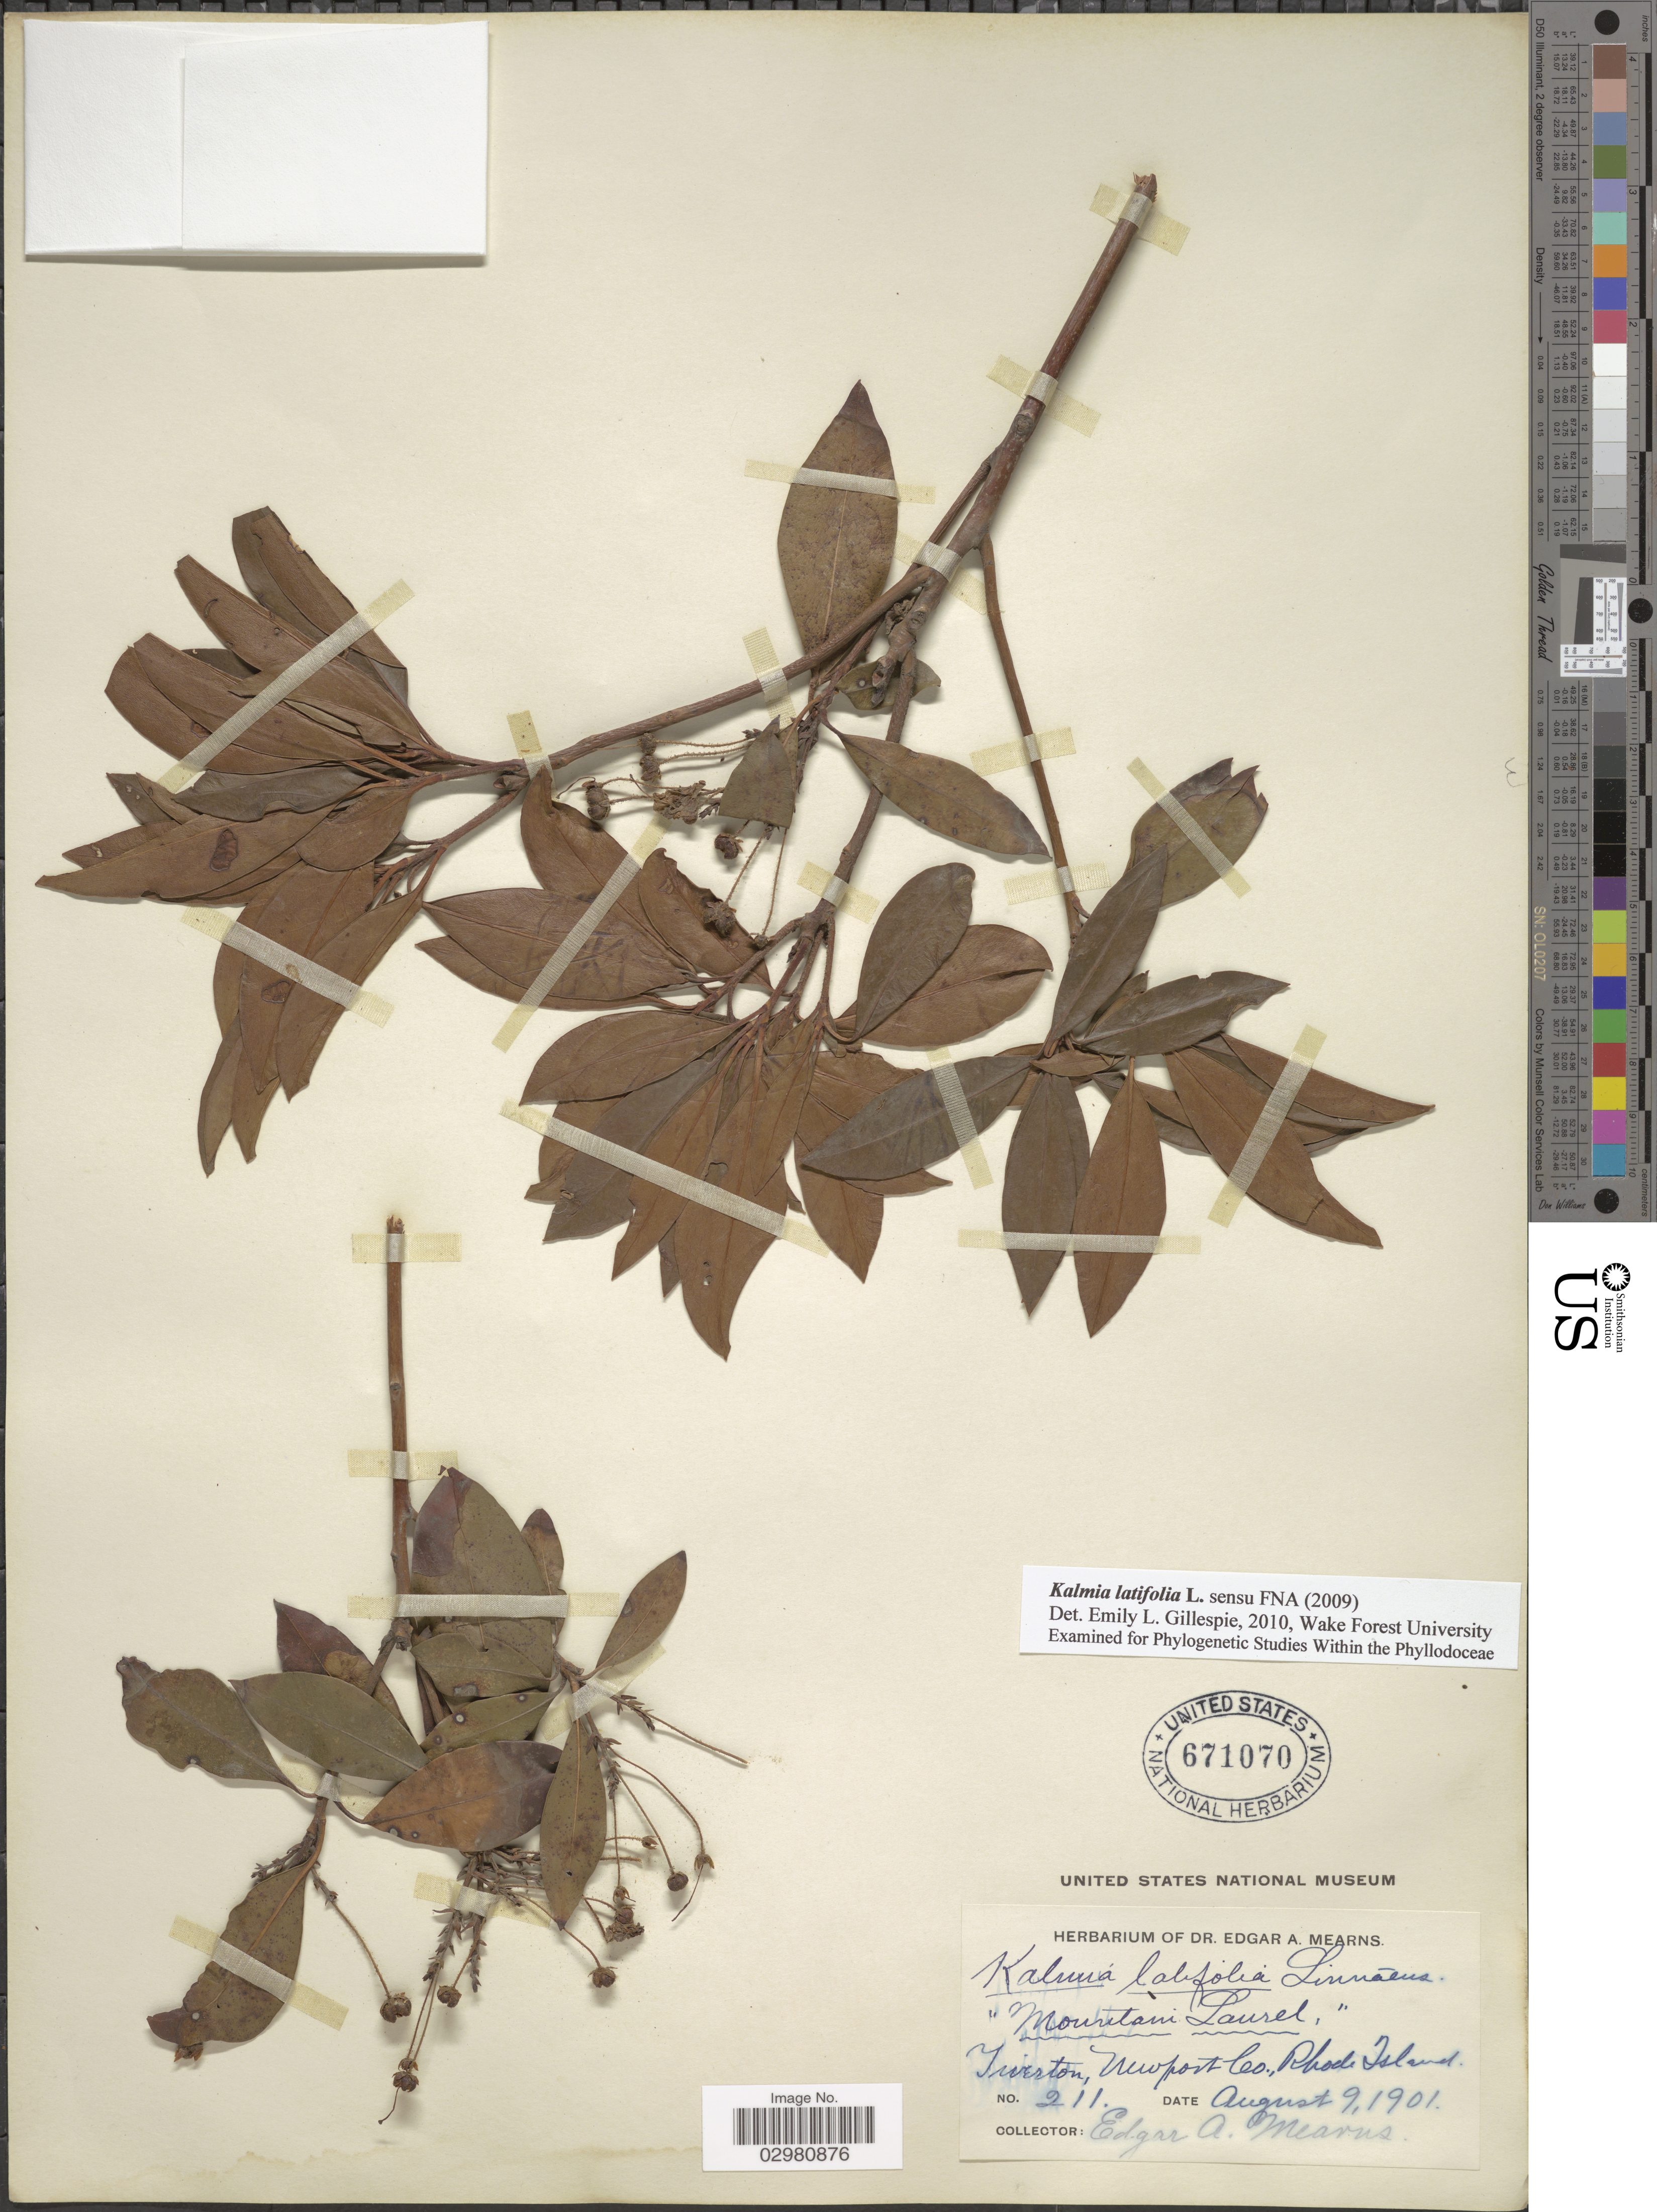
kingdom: Plantae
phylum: Tracheophyta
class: Magnoliopsida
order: Ericales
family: Ericaceae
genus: Kalmia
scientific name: Kalmia latifolia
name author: L.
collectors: E. A. Mearns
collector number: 211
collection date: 1901-08-09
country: United States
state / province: Rhode Island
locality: Tiverton, Newport Co.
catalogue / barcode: US 671070